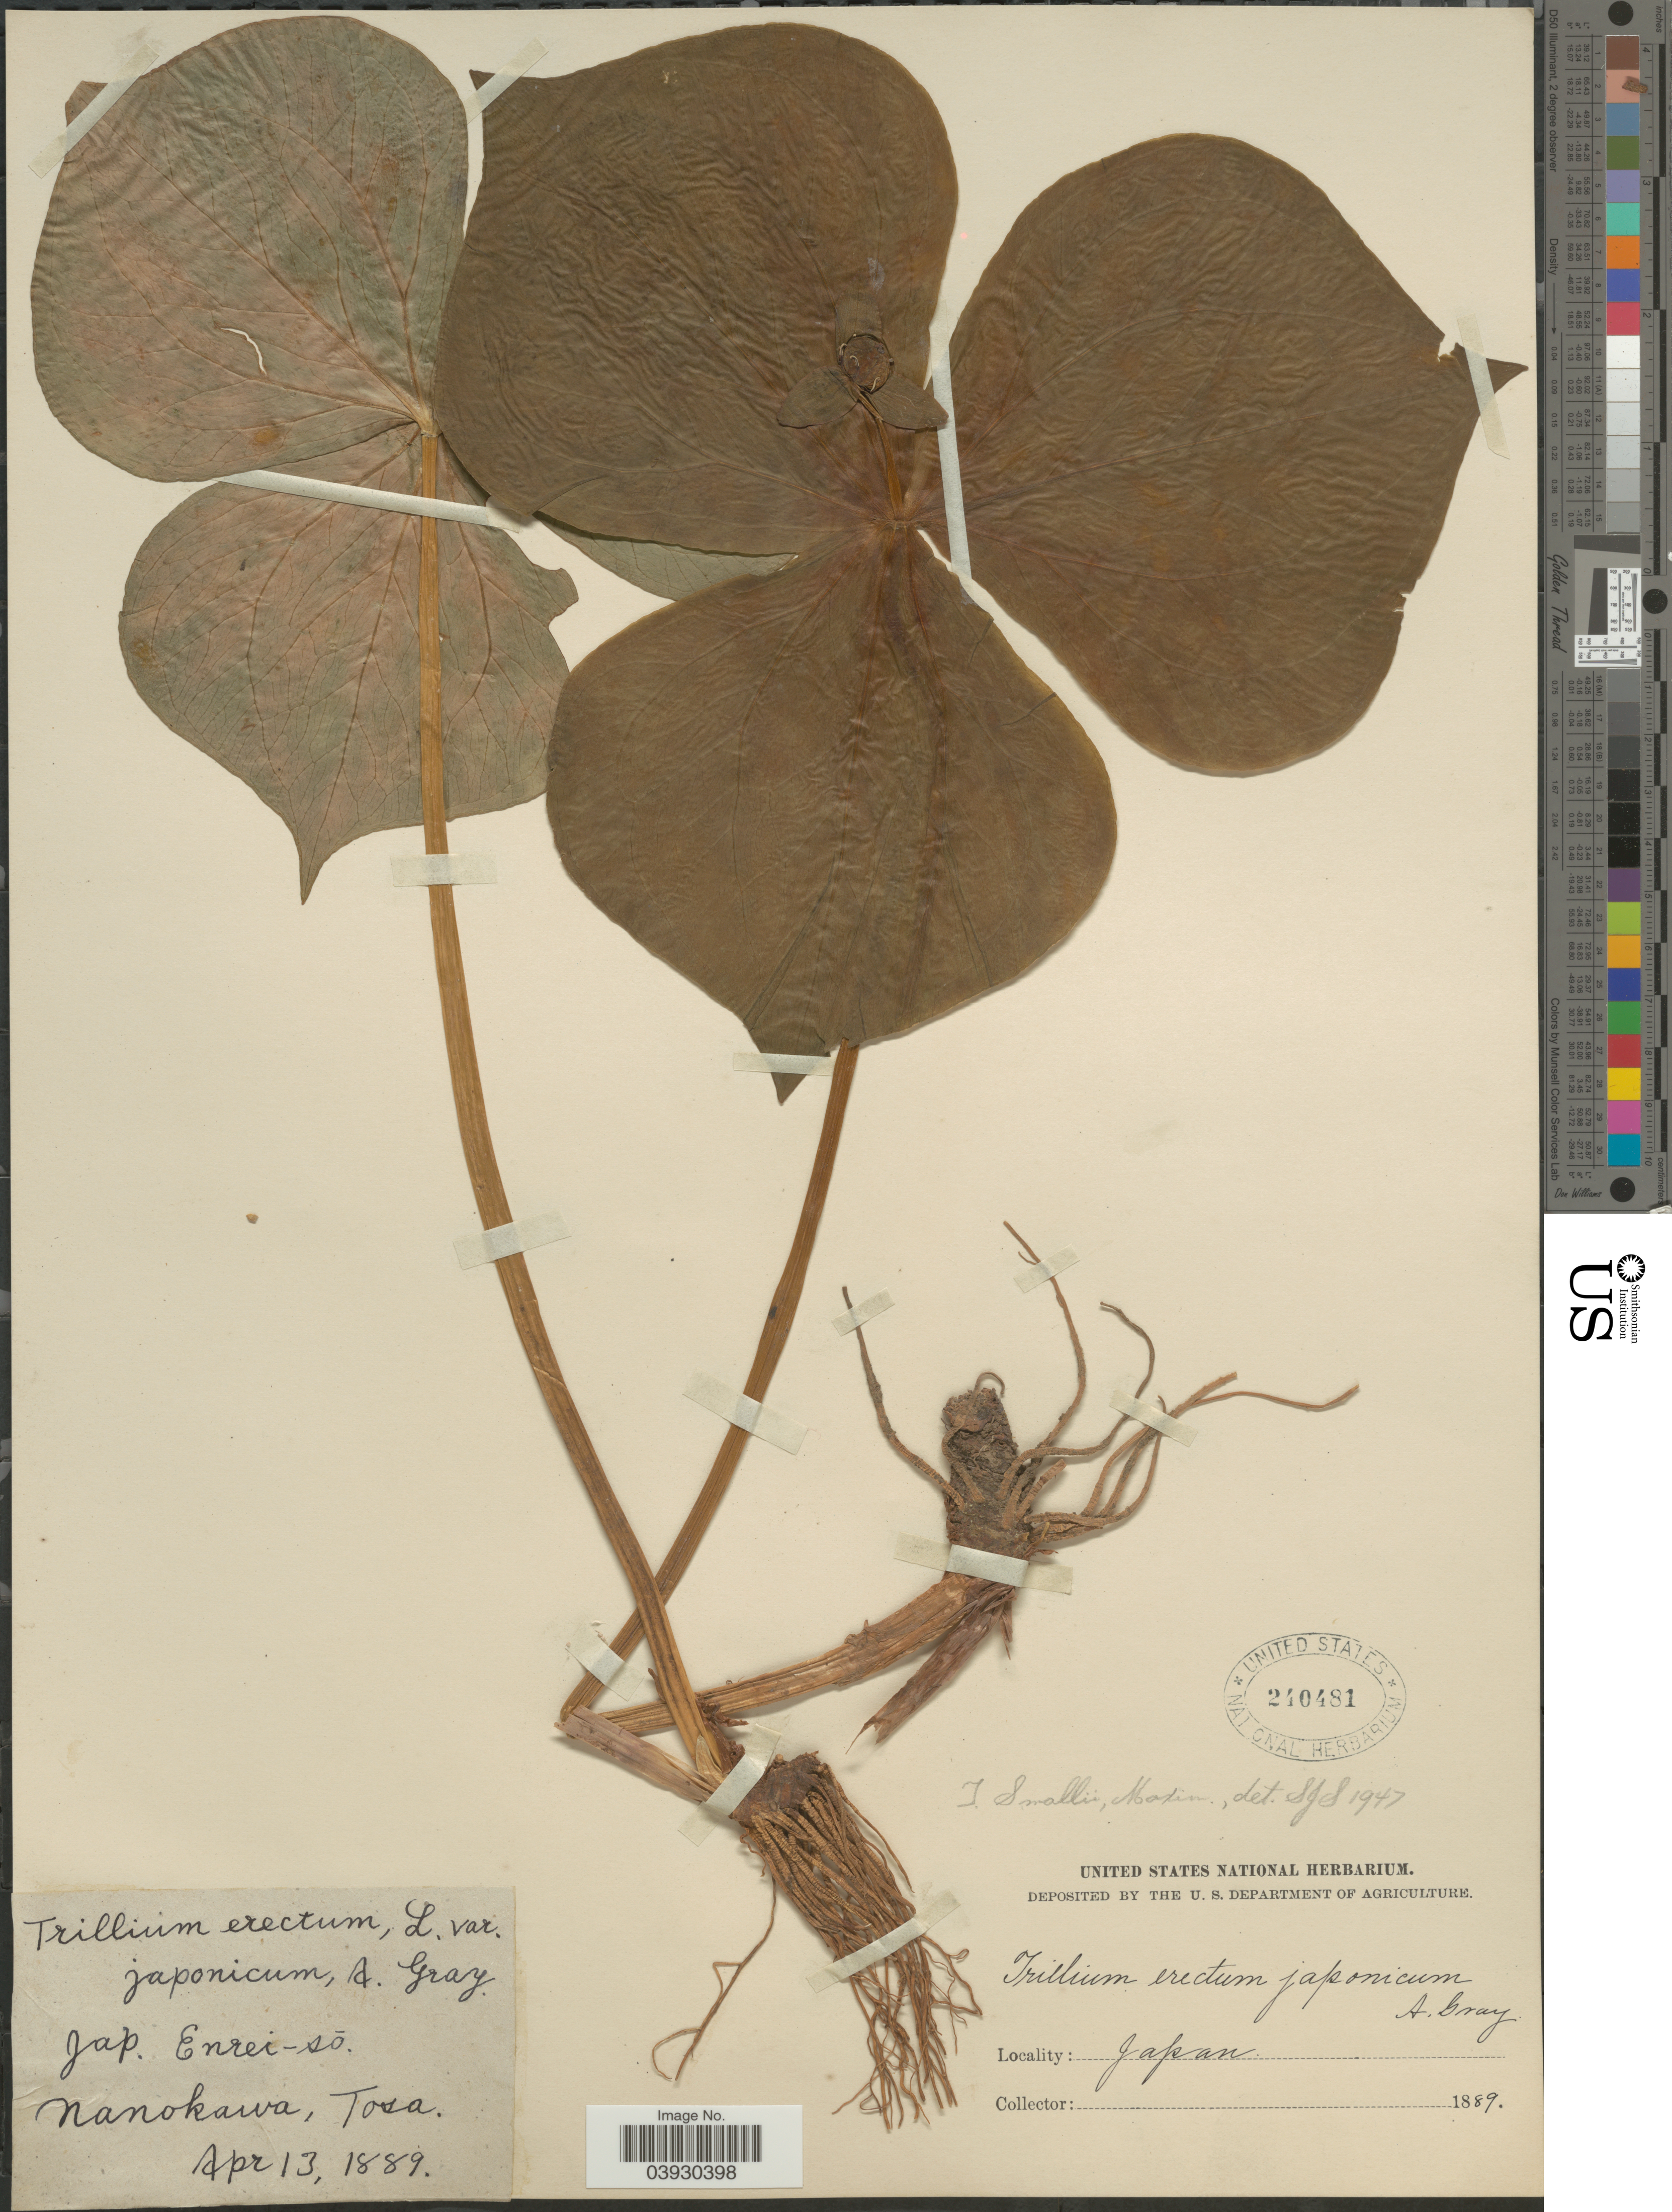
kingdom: Plantae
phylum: Tracheophyta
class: Liliopsida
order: Liliales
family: Melanthiaceae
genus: Trillium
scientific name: Trillium smallii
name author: Maxim.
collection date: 1889-04-13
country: Japan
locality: Nanokawa, Tosa.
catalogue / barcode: US 240481